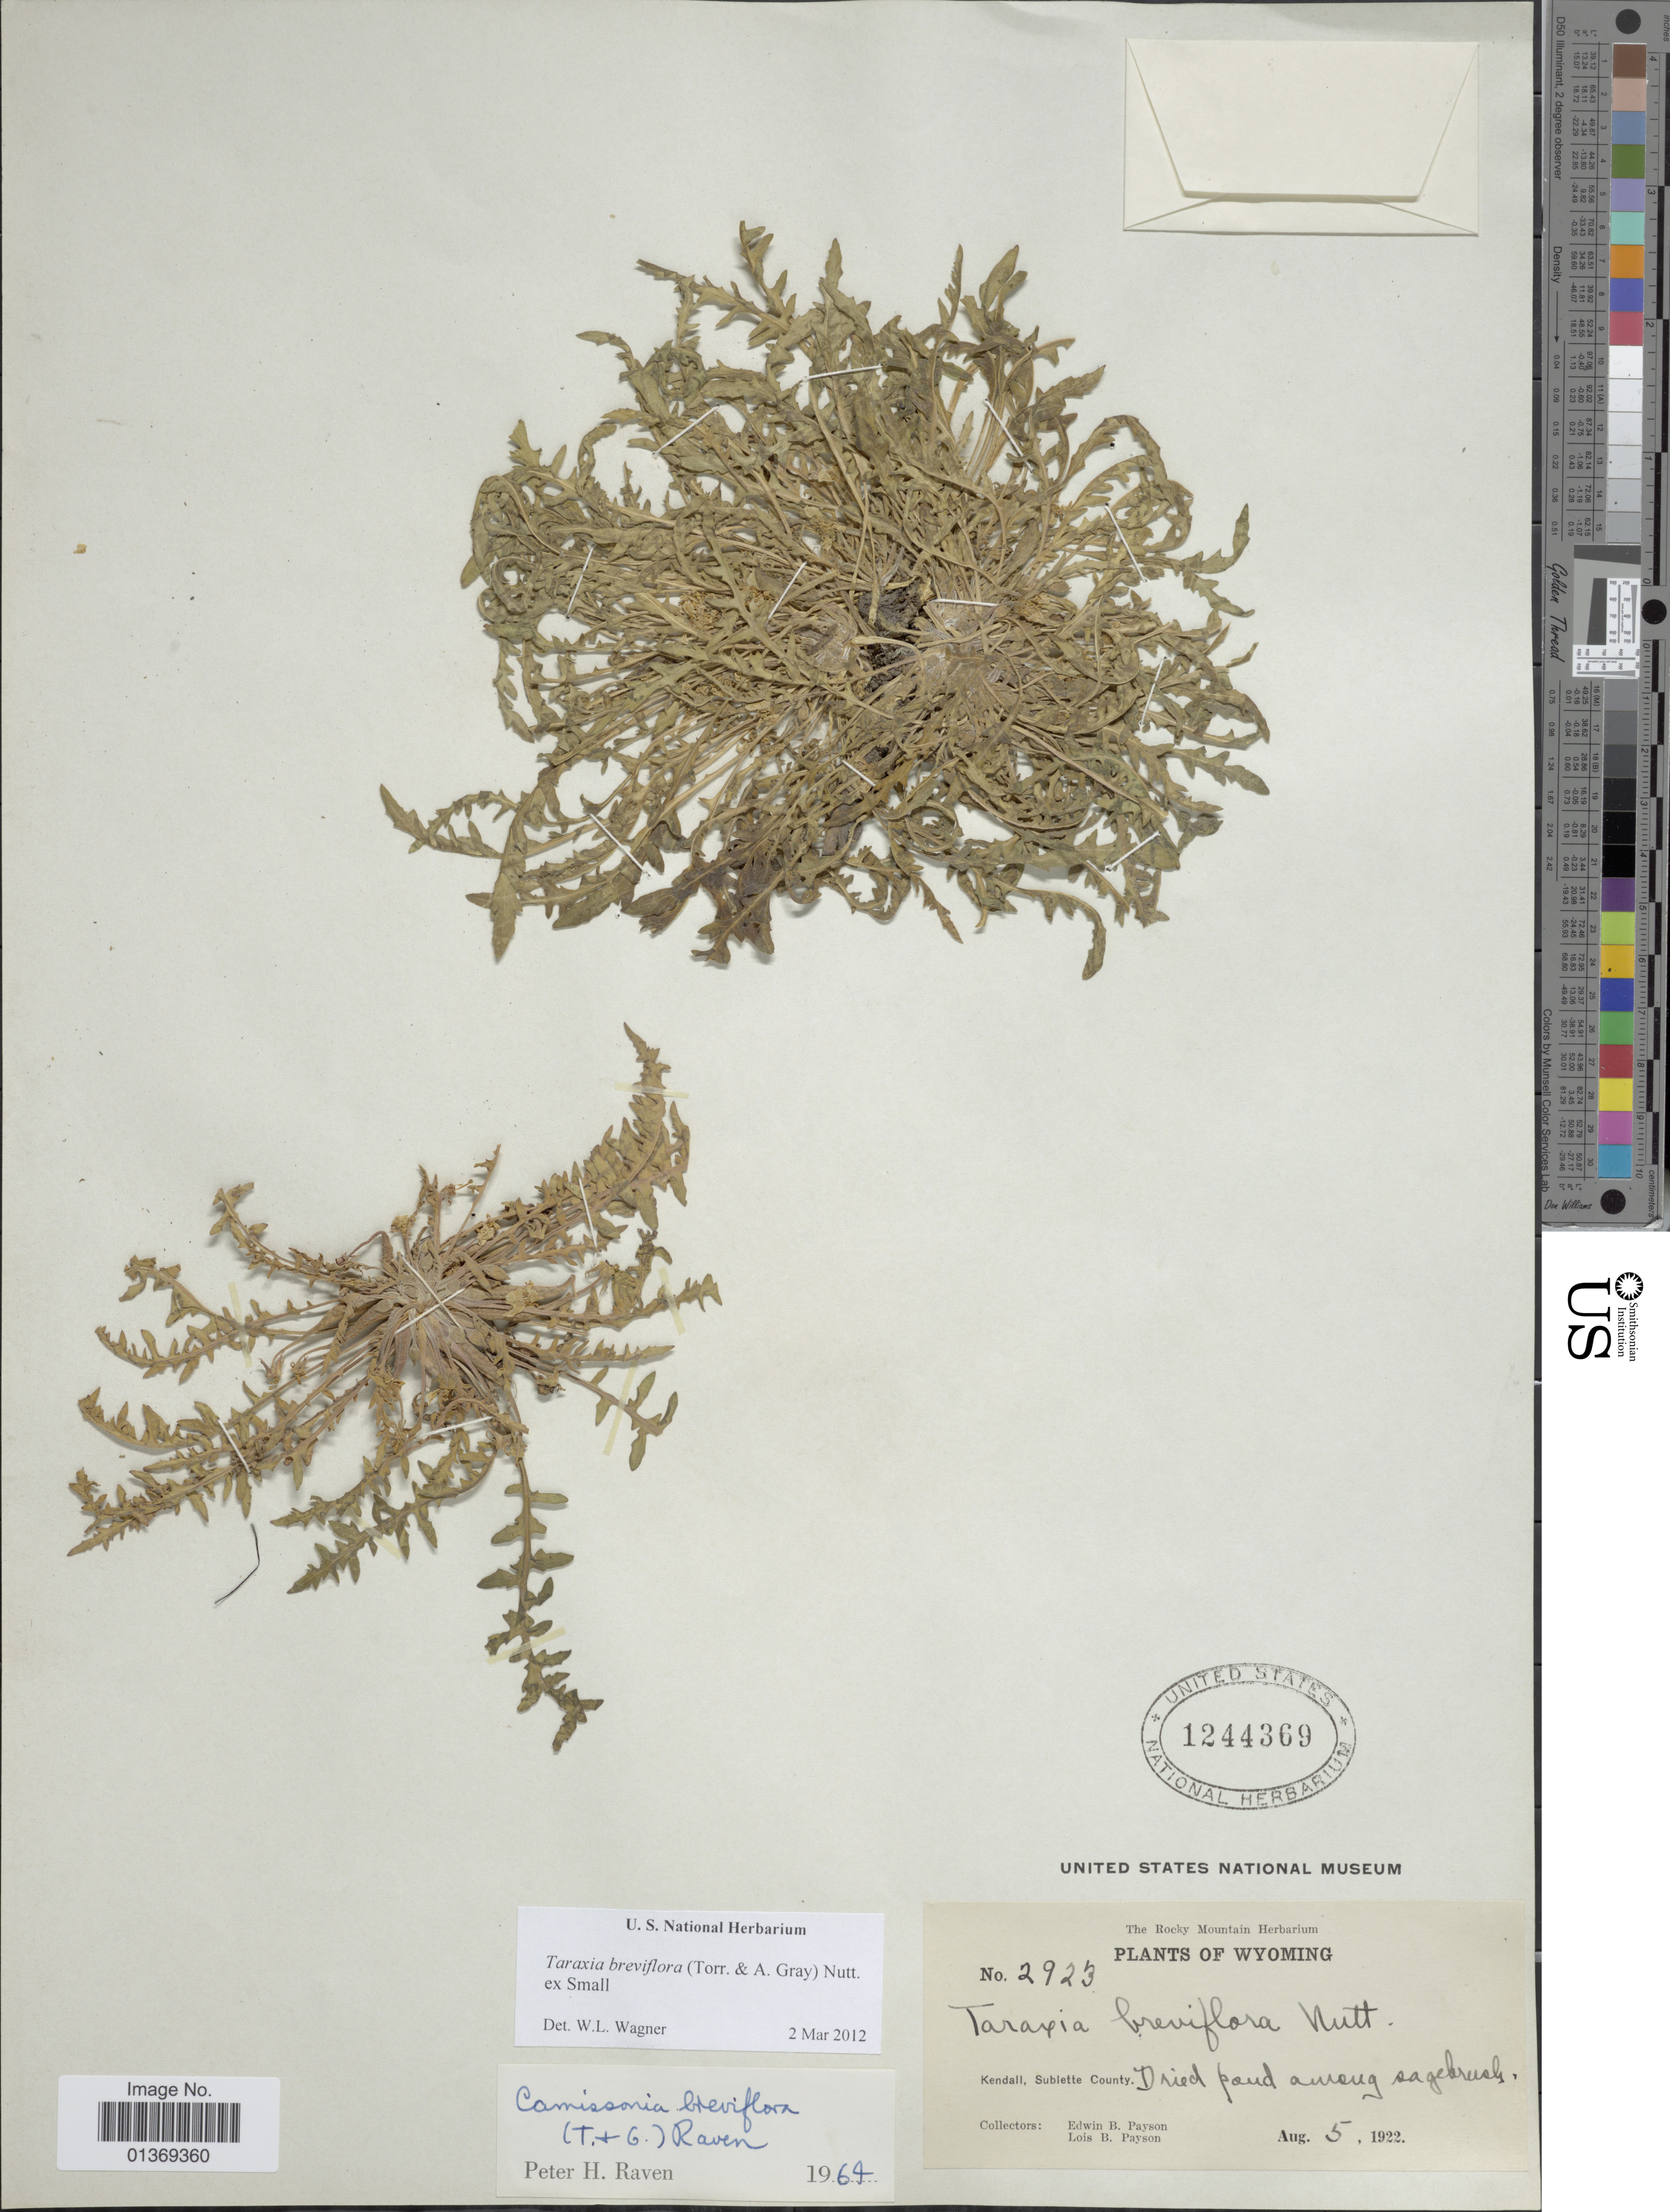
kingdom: Plantae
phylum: Tracheophyta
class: Magnoliopsida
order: Myrtales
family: Onagraceae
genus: Taraxia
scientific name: Taraxia breviflora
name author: (Torr. & A. Gray) Nutt. ex Small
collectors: E. B. Payson & L. Payson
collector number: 2923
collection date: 1922-08-05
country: United States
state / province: Wyoming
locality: Kendall, Subiette County. Dried pond among sagebrush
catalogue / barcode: US 1244369